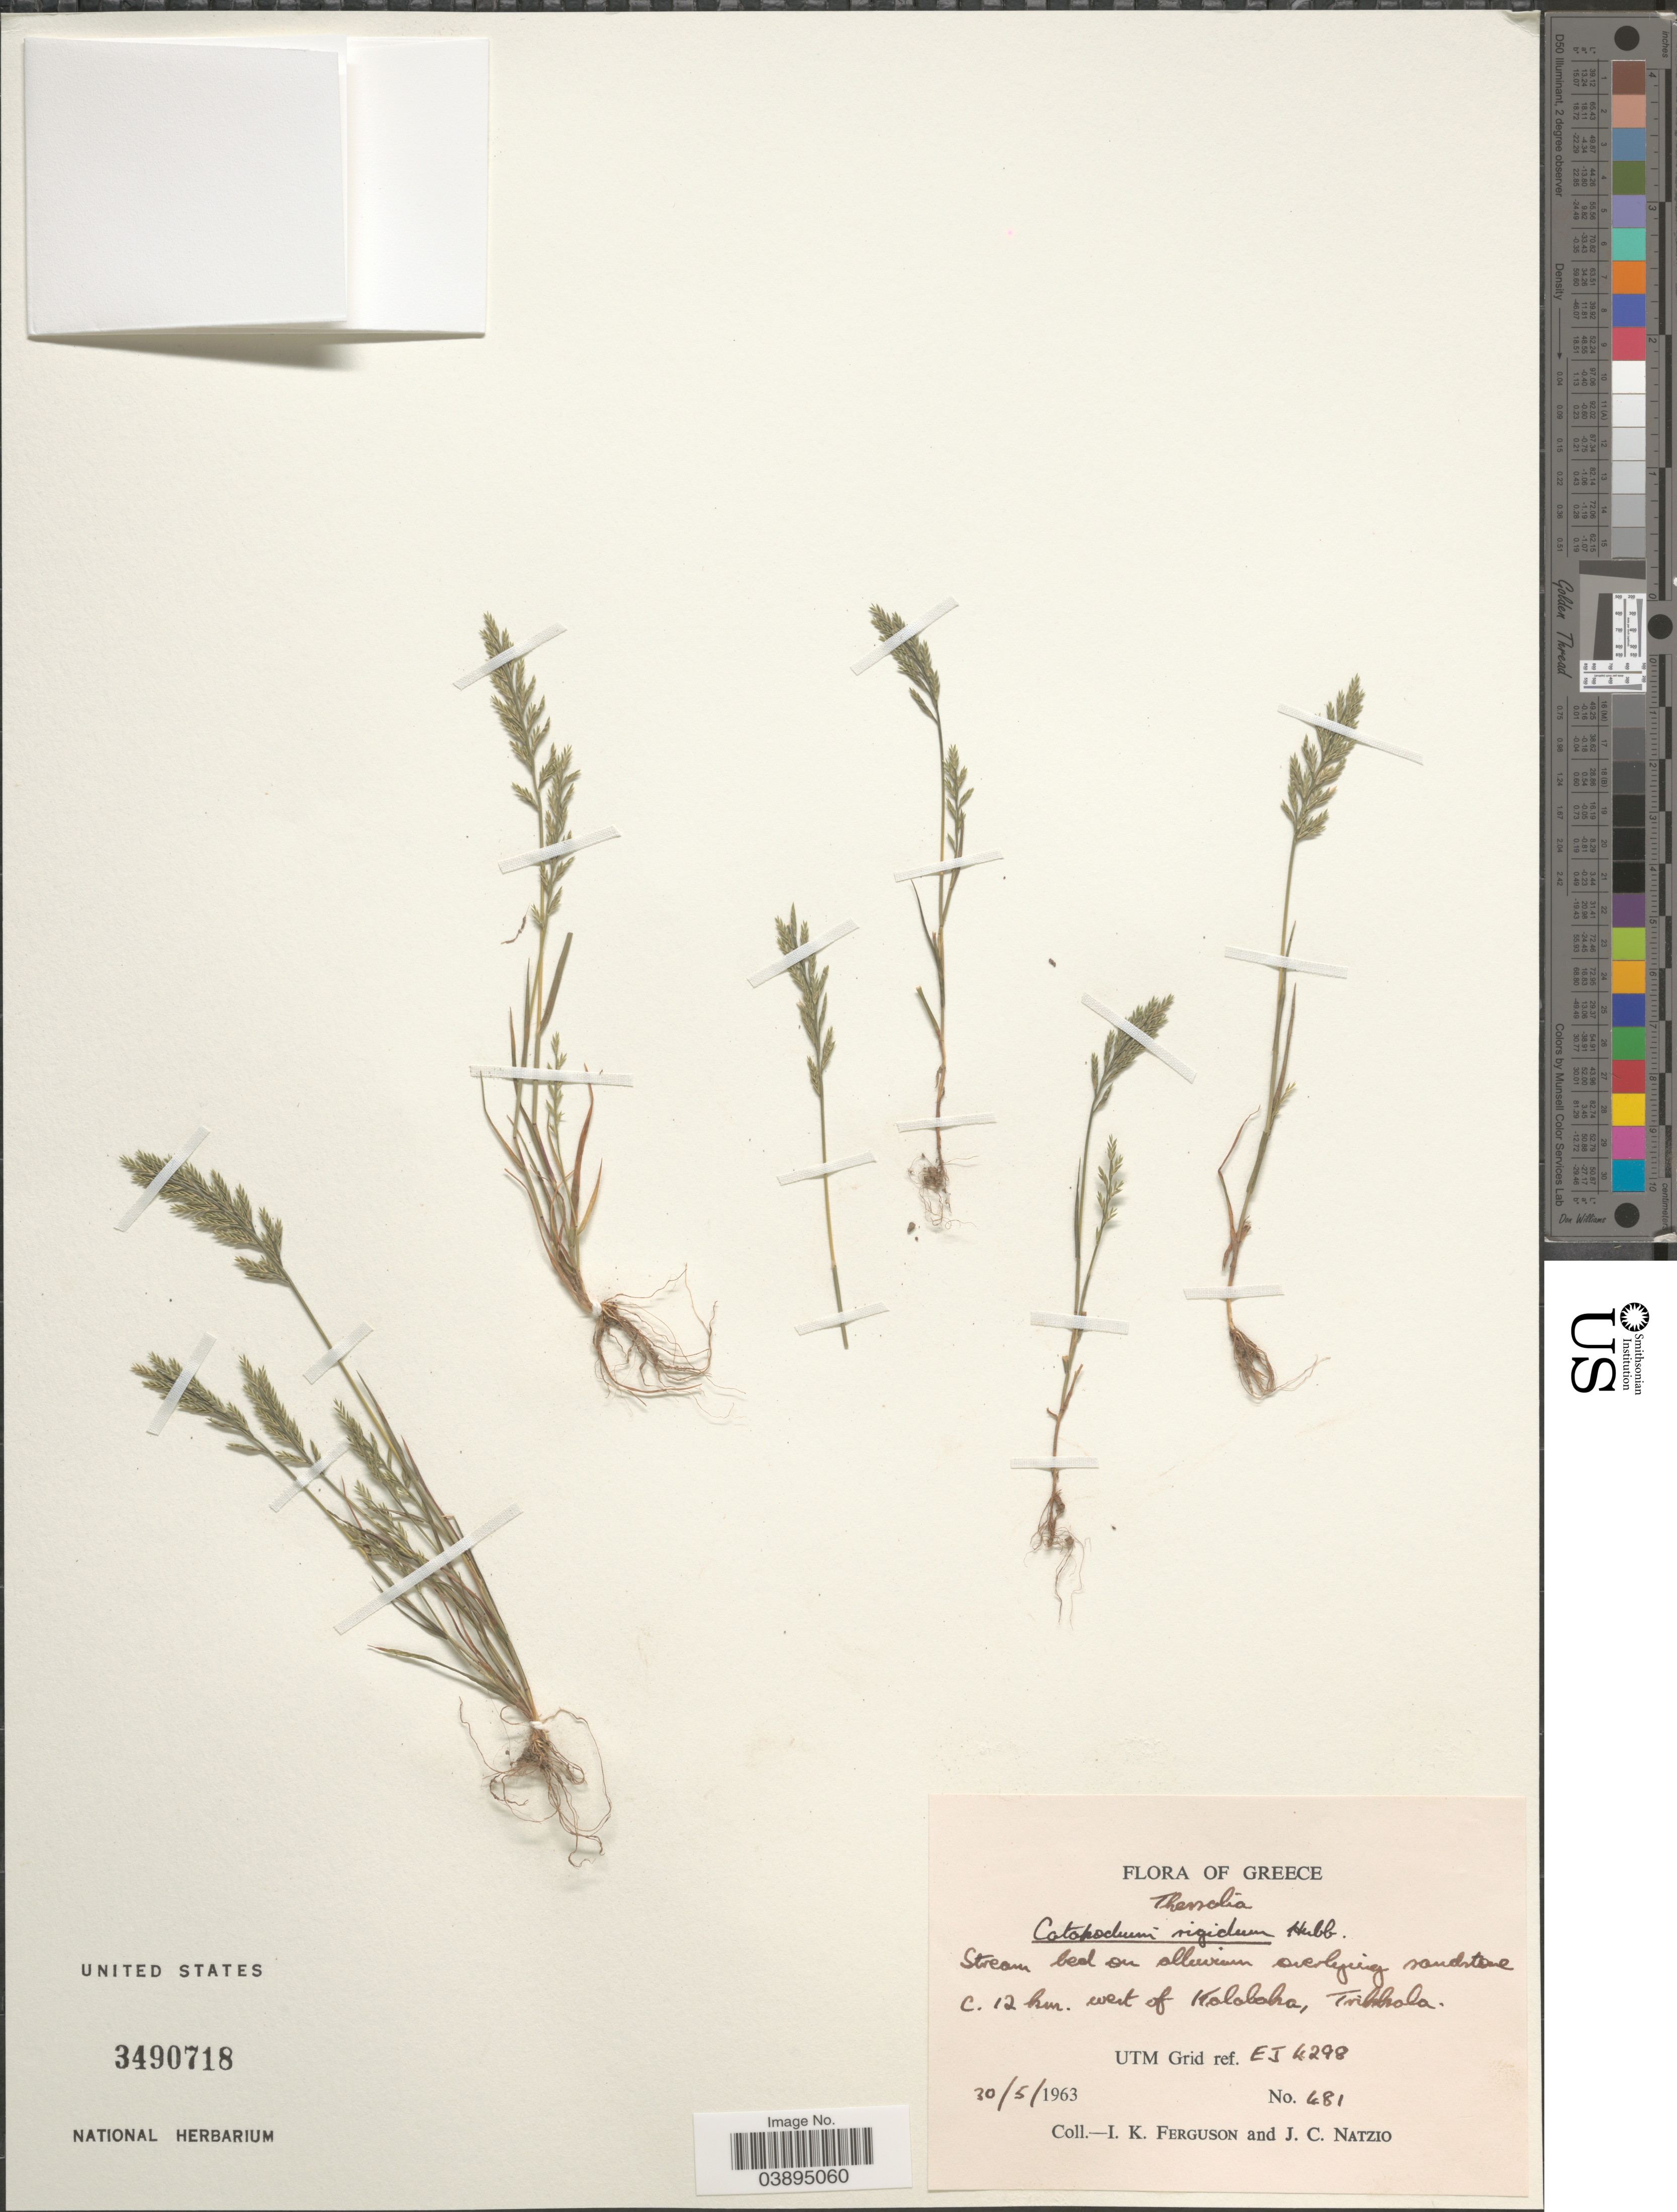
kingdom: Plantae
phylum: Tracheophyta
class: Liliopsida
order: Poales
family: Poaceae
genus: Catapodium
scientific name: Catapodium rigidum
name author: (L.) C.E. Hubb.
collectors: I. K. Ferguson & J. Natzio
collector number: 481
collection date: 1963-05-30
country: Greece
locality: Stream bed on alluvium overlying sandstone c. 12 km. west of Kalabaka, Trikala. UTM Grid ref EJ4298.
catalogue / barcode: US 3490718